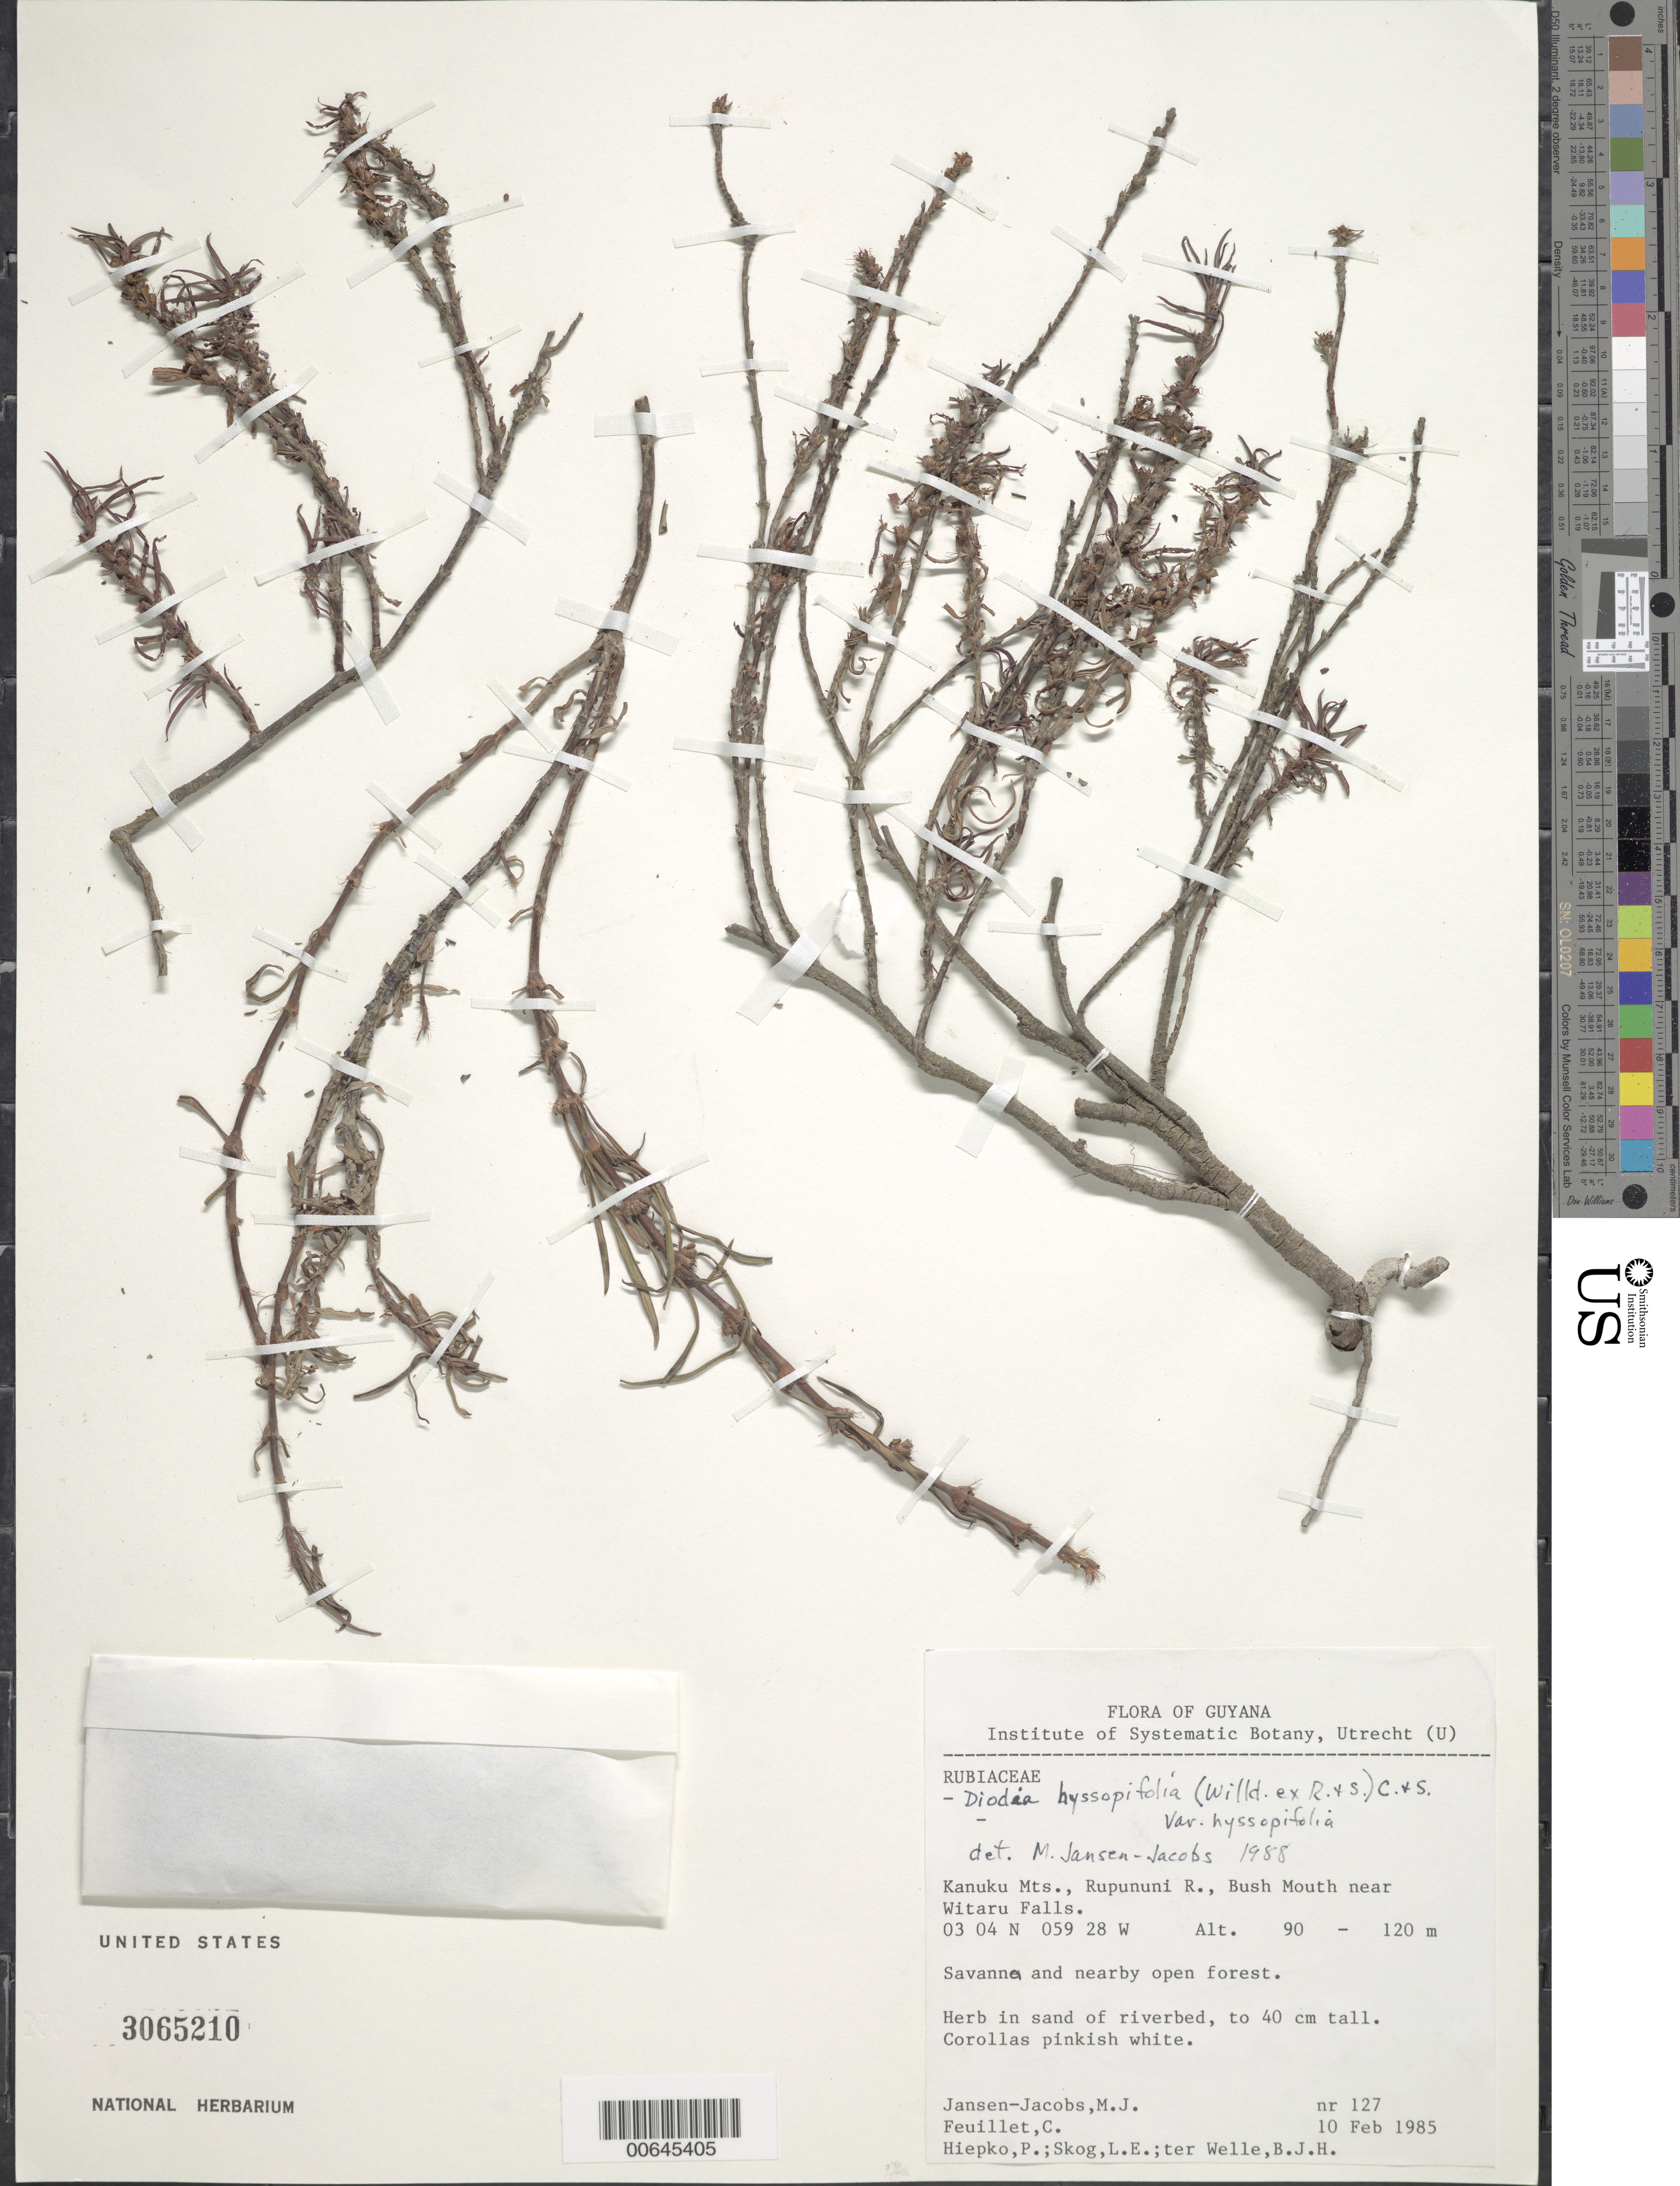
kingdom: Plantae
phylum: Tracheophyta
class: Magnoliopsida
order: Gentianales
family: Rubiaceae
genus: Diodia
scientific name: Diodia hyssopifolia var. hyssopifolia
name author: (Willd. ex Roem. & Schult.) Cham. & Schltdl.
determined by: Jansen-Jacobs, M. J., (U), Nationaal Herbarium Nederland, Utrecht University branch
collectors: M. J. Jansen-Jacobs, C. Feuillet, P. H. Hiepko, L. E. Skog & B. Welle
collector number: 127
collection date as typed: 10-Feb-85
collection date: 1985-02-10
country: Guyana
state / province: U. Takutu-U. Essequibo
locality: Kanuku Mts., Rupununi R., Bush Mouth near Witaru Falls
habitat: Savanna and nearby forest; in sand of riverbed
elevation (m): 90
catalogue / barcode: US 3065210